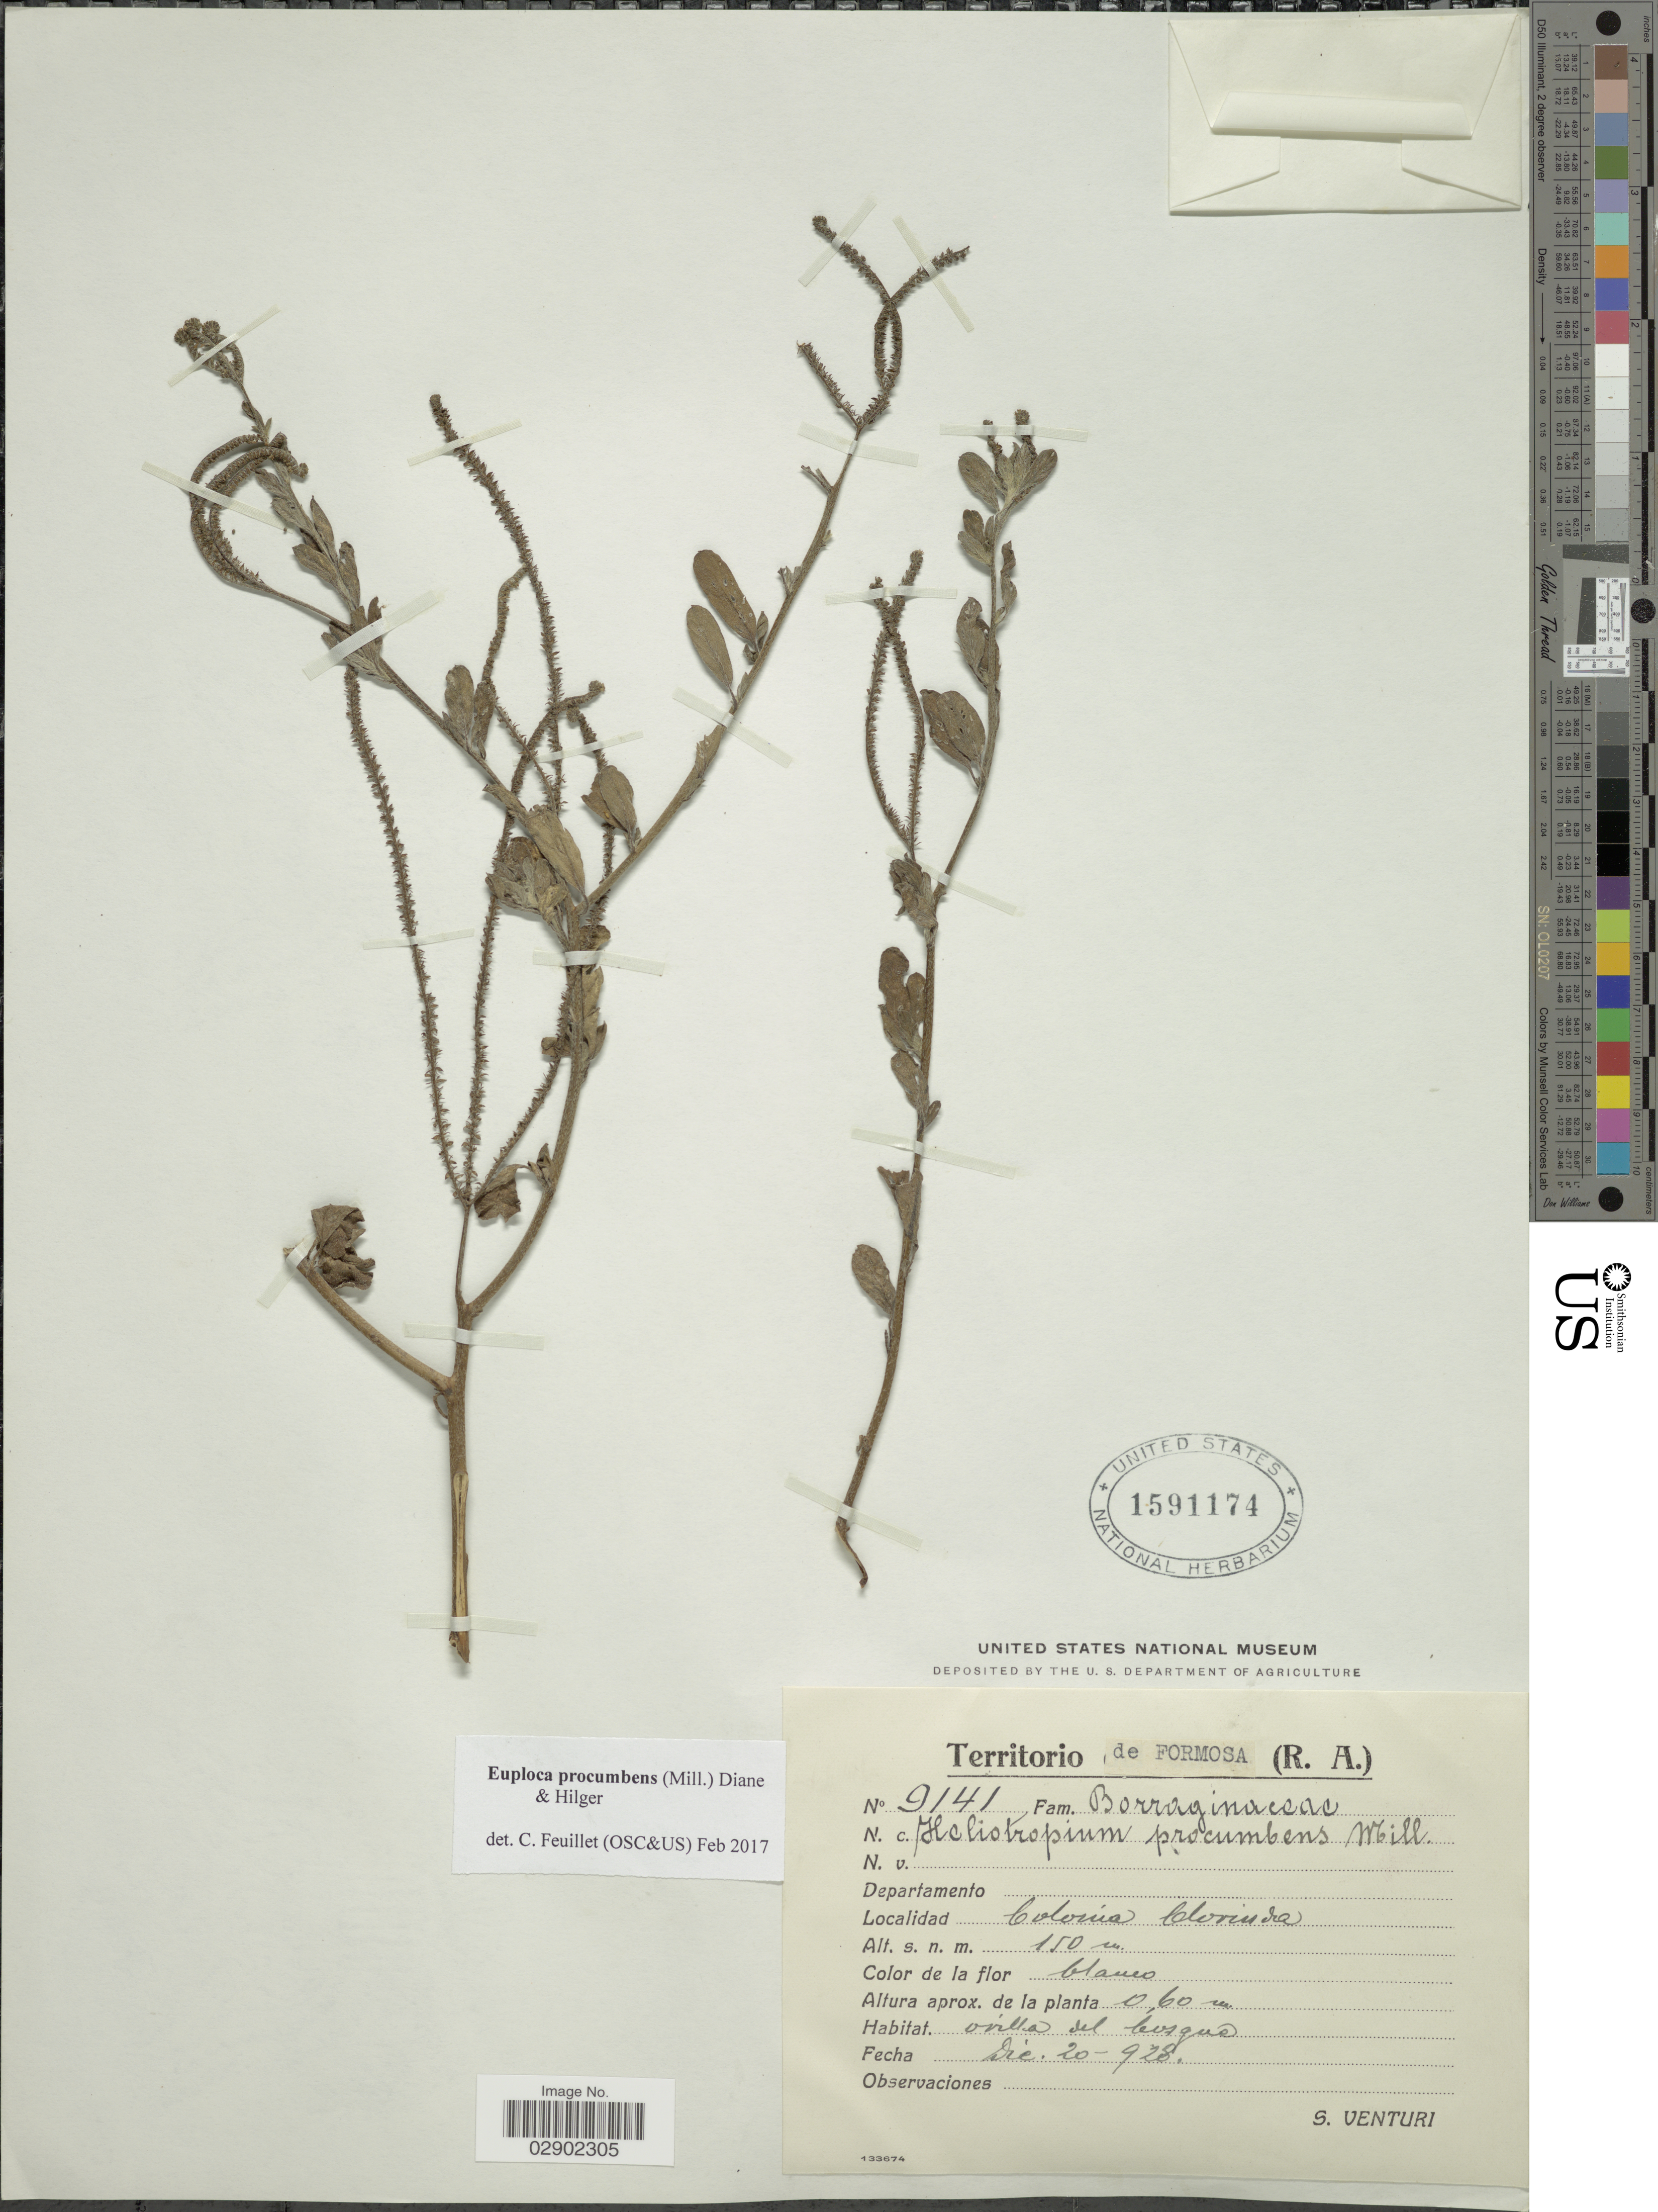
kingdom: Plantae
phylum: Tracheophyta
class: Magnoliopsida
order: Boraginales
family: Heliotropiaceae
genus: Euploca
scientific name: Euploca procumbens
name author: (Mill.) Diane & Hilger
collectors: S. Venturi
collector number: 9141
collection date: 1928-12-20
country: Argentina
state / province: Formosa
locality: Territorio de Formosa. Colonia Clorinda.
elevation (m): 150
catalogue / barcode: US 1591174